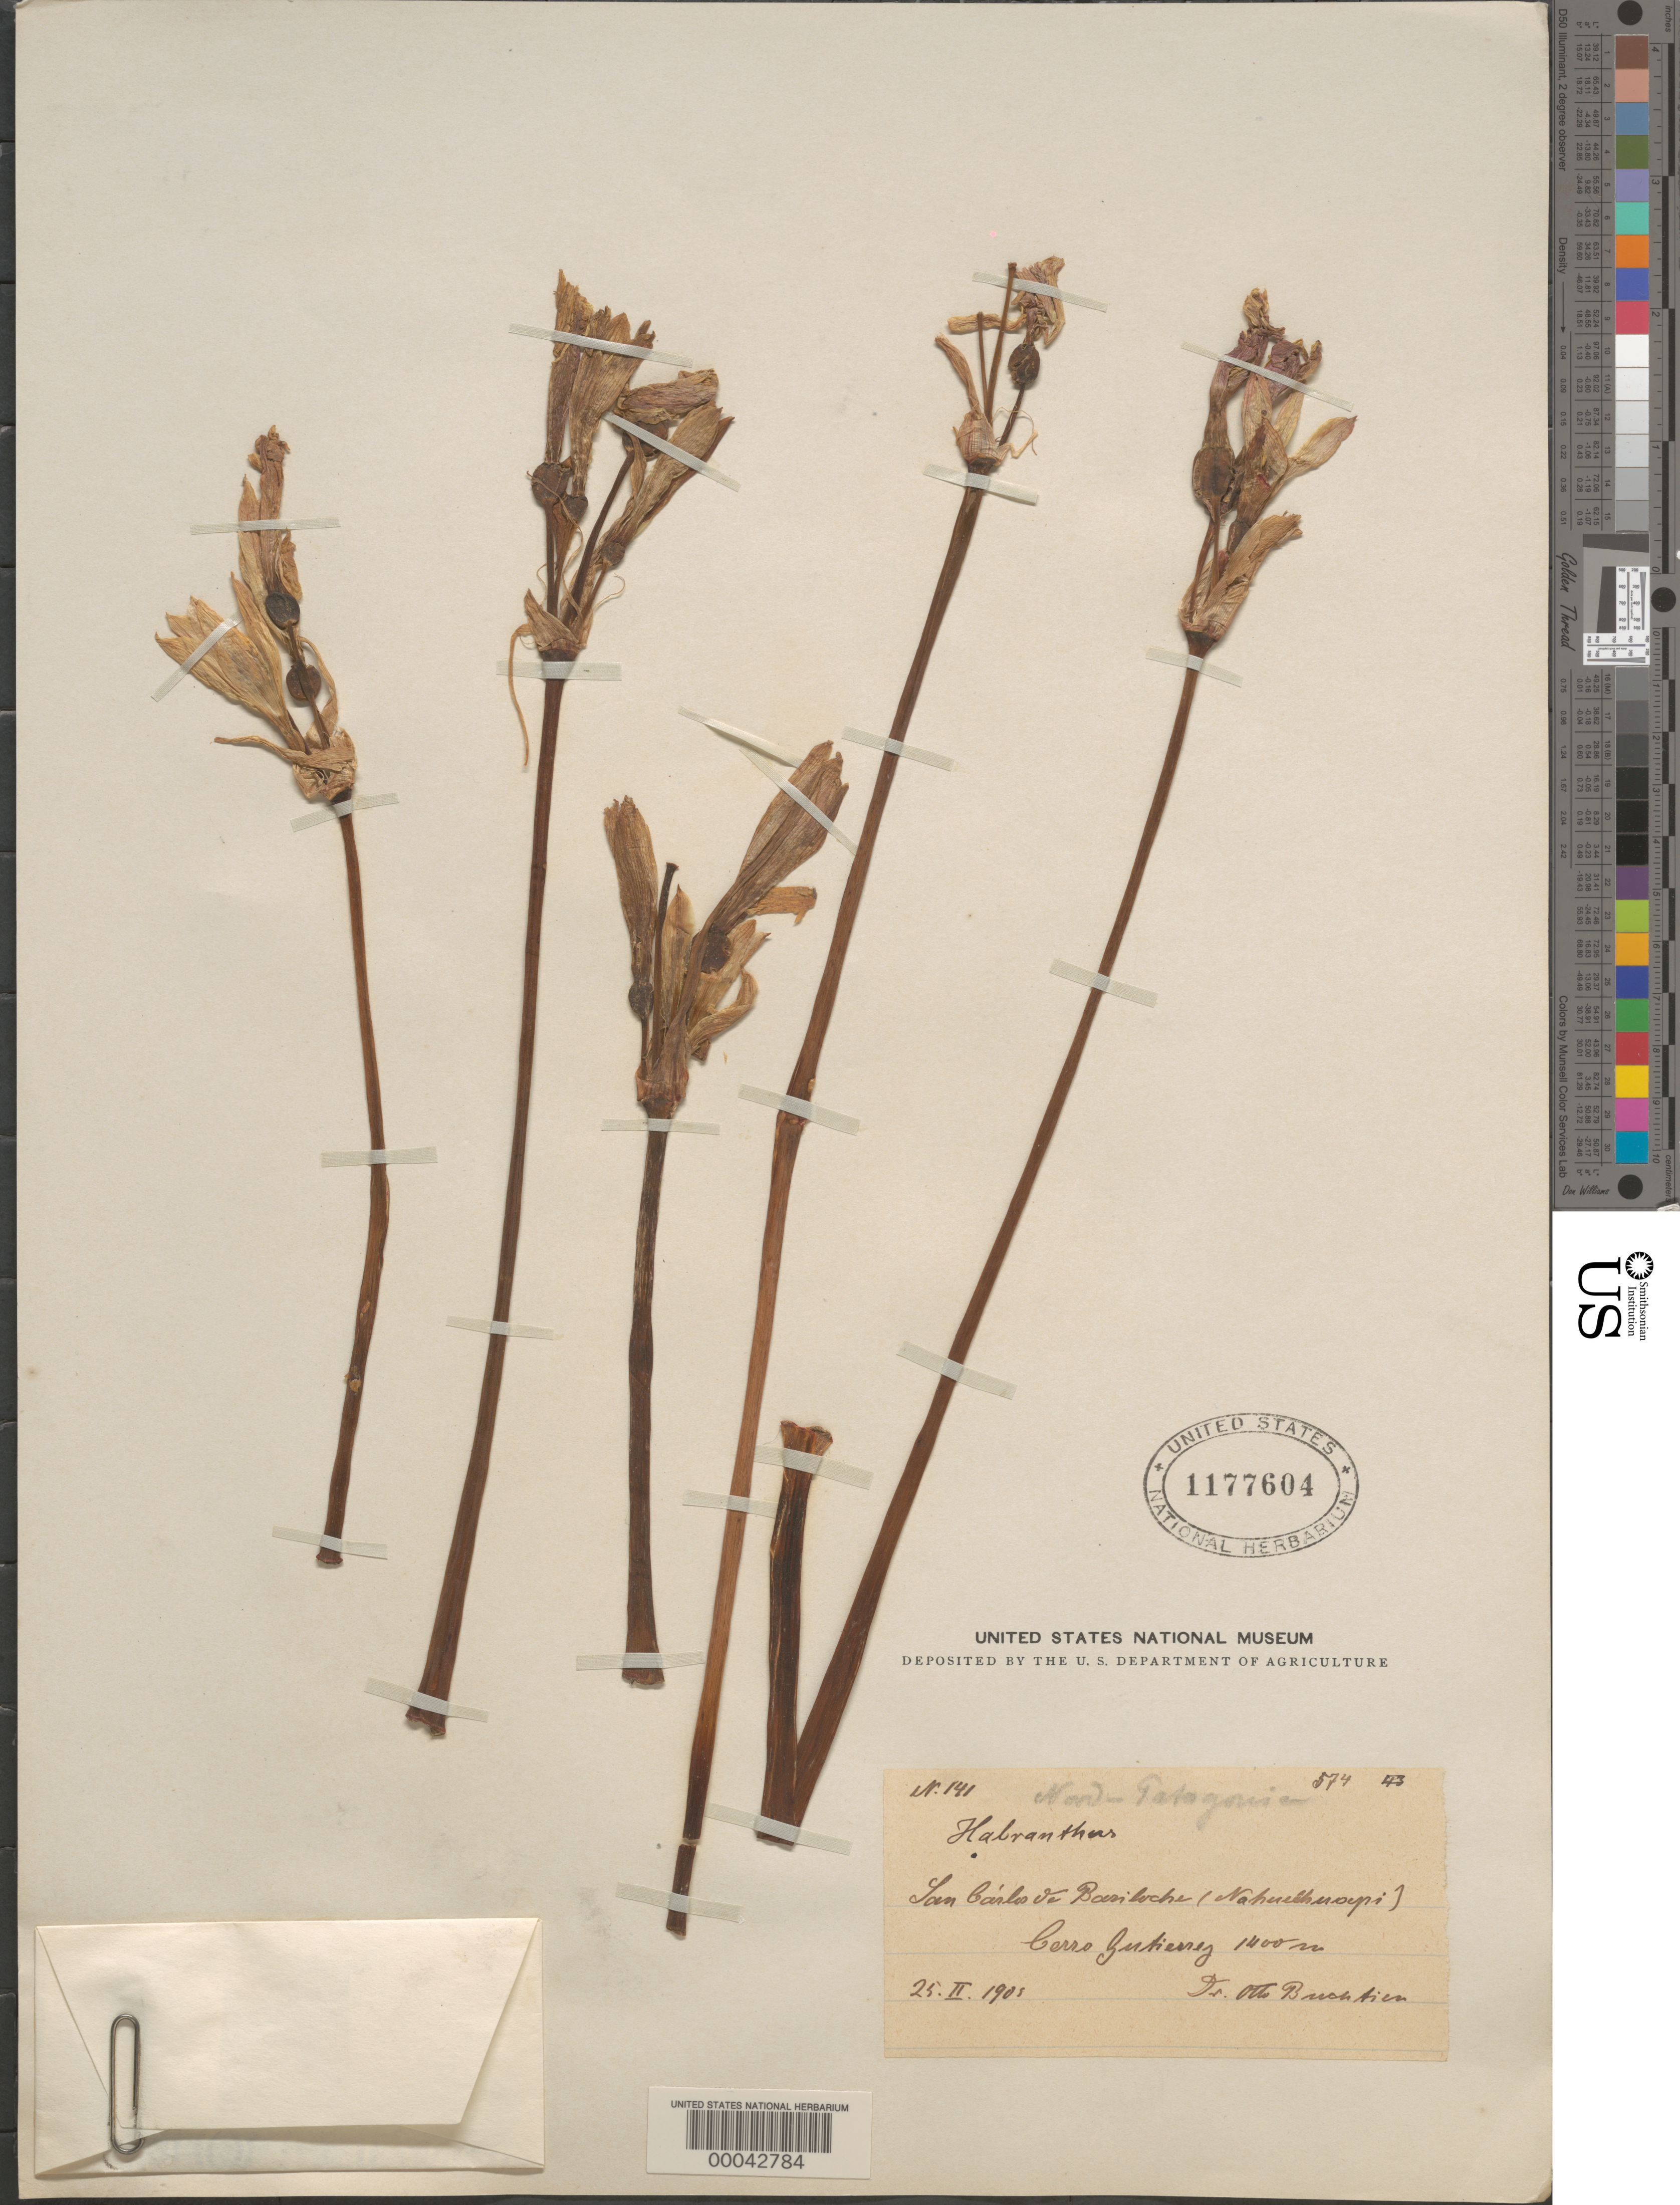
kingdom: Plantae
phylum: Tracheophyta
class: Liliopsida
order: Asparagales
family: Amaryllidaceae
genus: Habranthus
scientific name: Habranthus sp.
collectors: O. Buchtien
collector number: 574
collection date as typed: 25 Feb 1901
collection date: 1901-02-25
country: Bolivia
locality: San Carlos de Bariloche (Nahueihuoyi); Cerro Gutierrez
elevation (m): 1400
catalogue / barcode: US 1177604